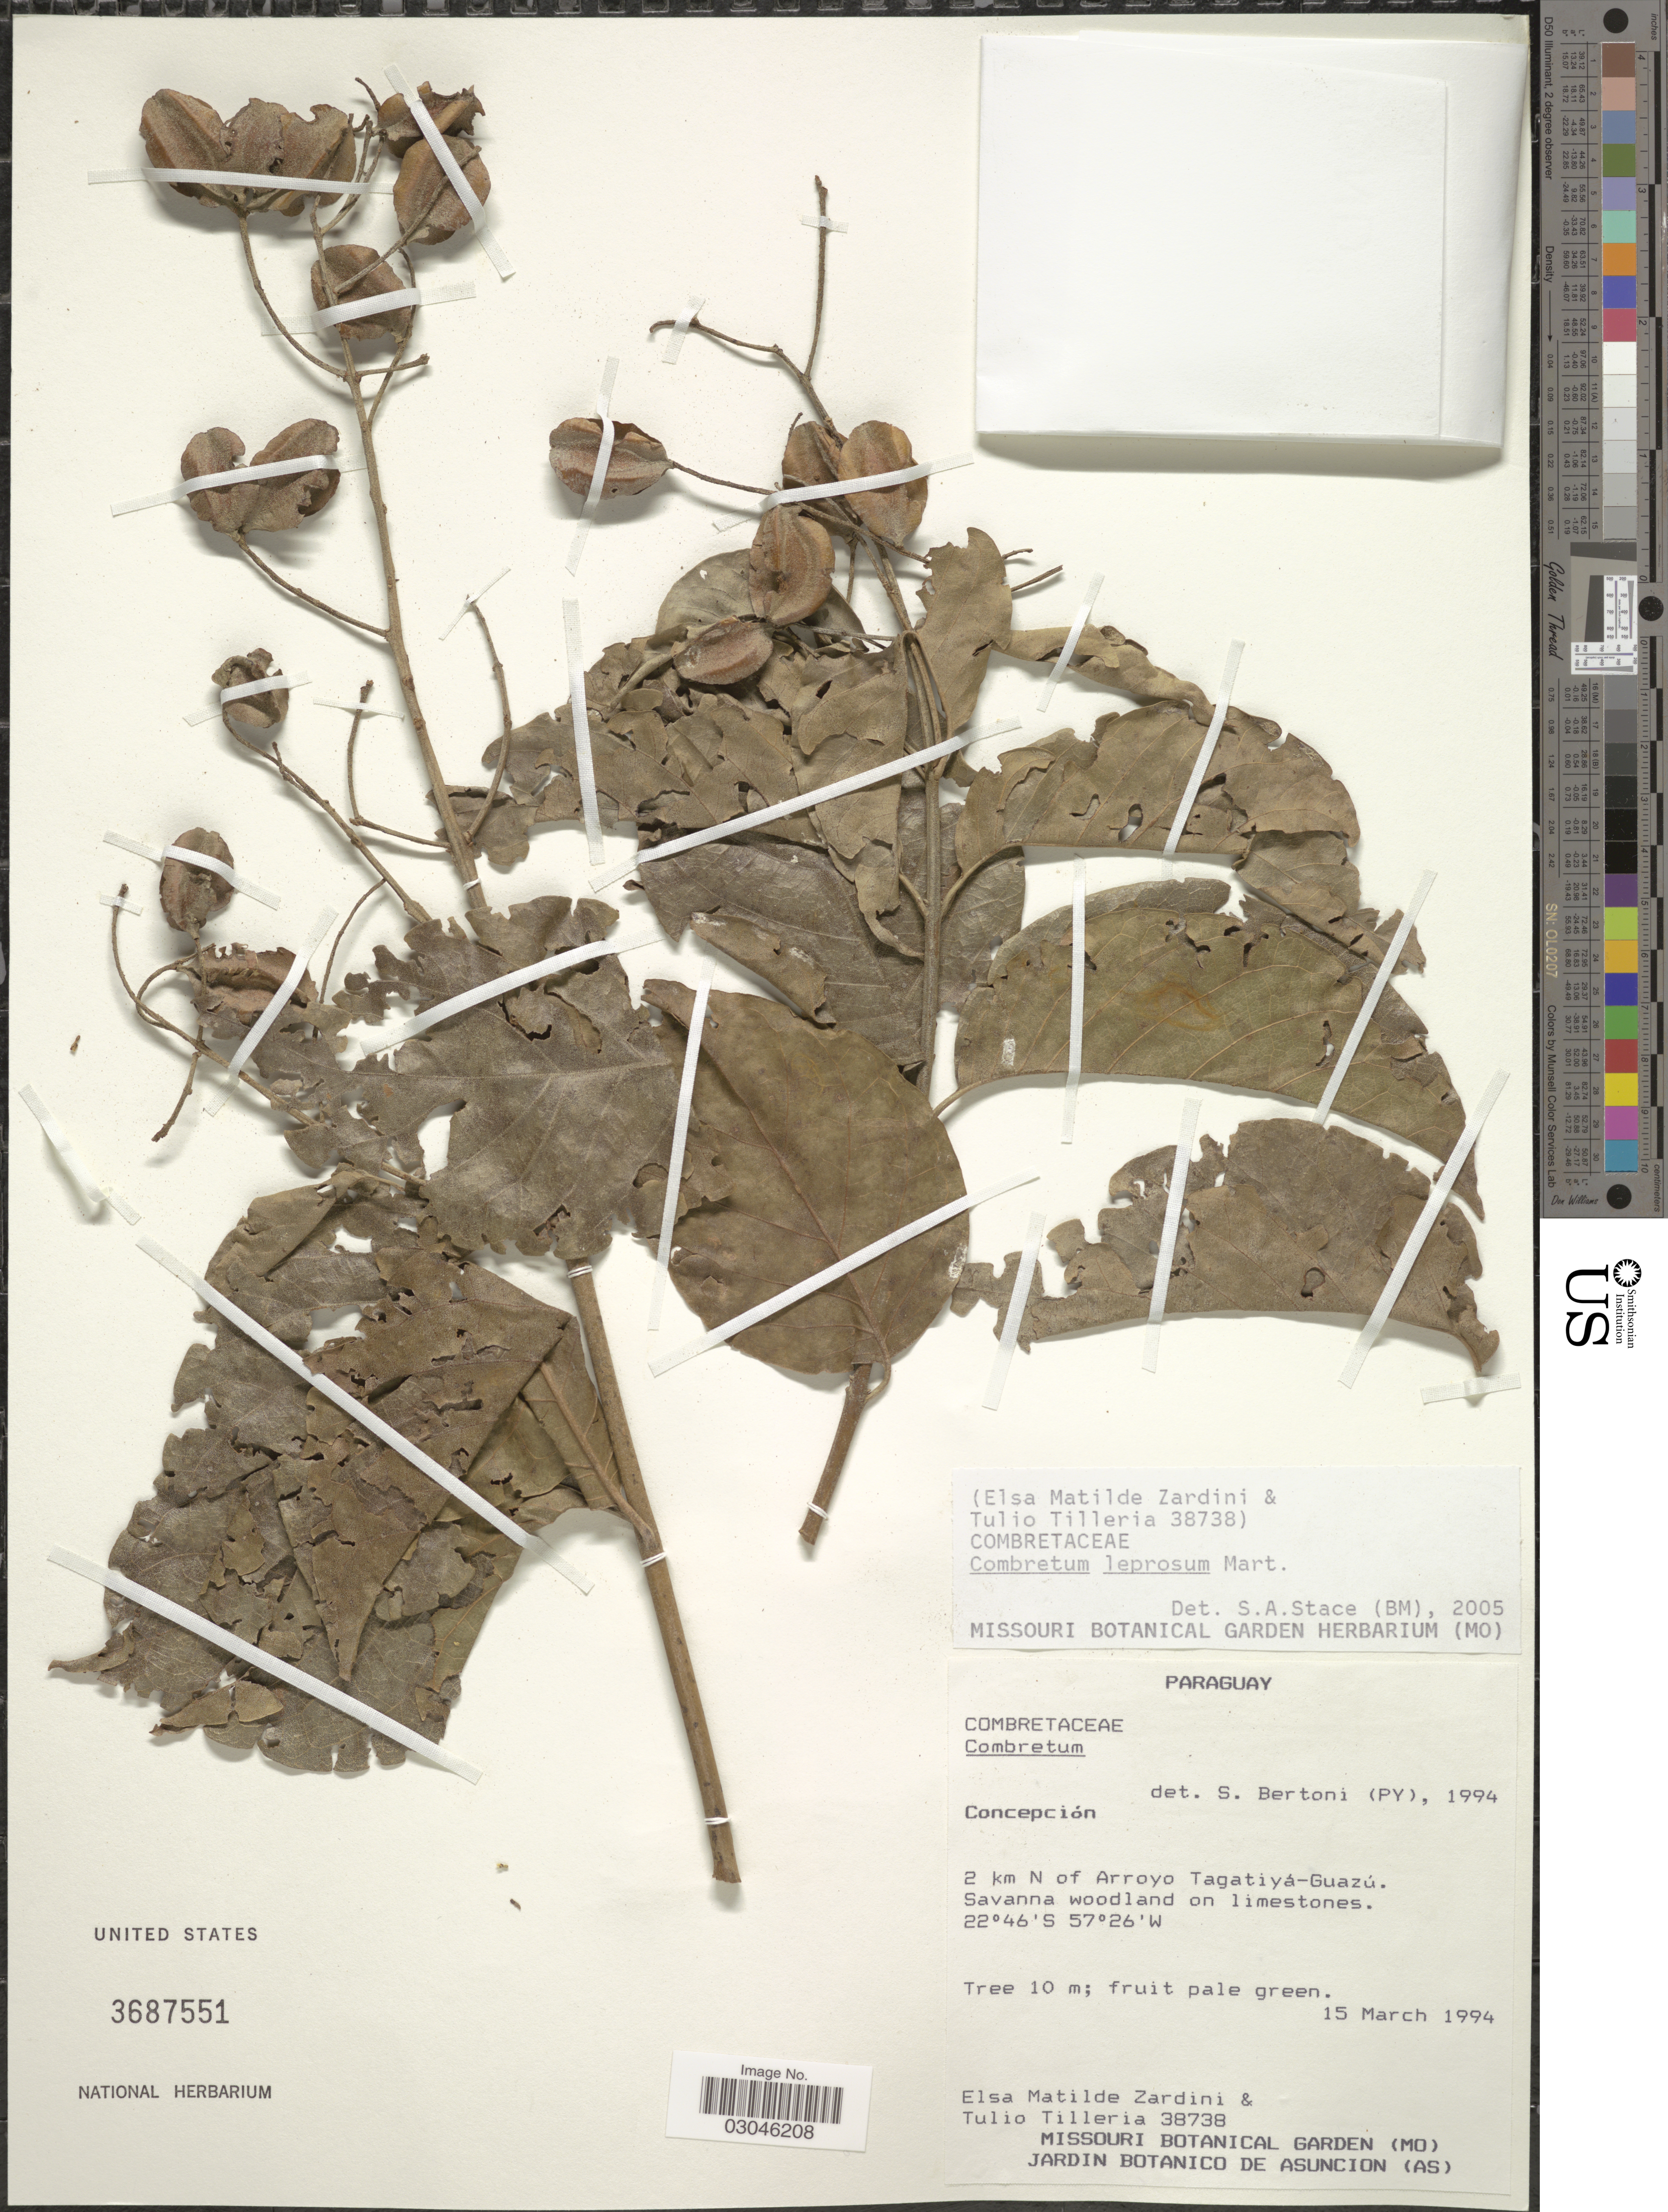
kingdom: Plantae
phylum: Tracheophyta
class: Magnoliopsida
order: Myrtales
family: Combretaceae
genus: Combretum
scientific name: Combretum leprosum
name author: Mart.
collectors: E. M. Zardini & T. Tilleria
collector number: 38738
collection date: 1994-03-15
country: Paraguay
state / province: Concepcion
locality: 2 km N of Arroyo Tagatiyá-Guazú.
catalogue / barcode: US 3687551